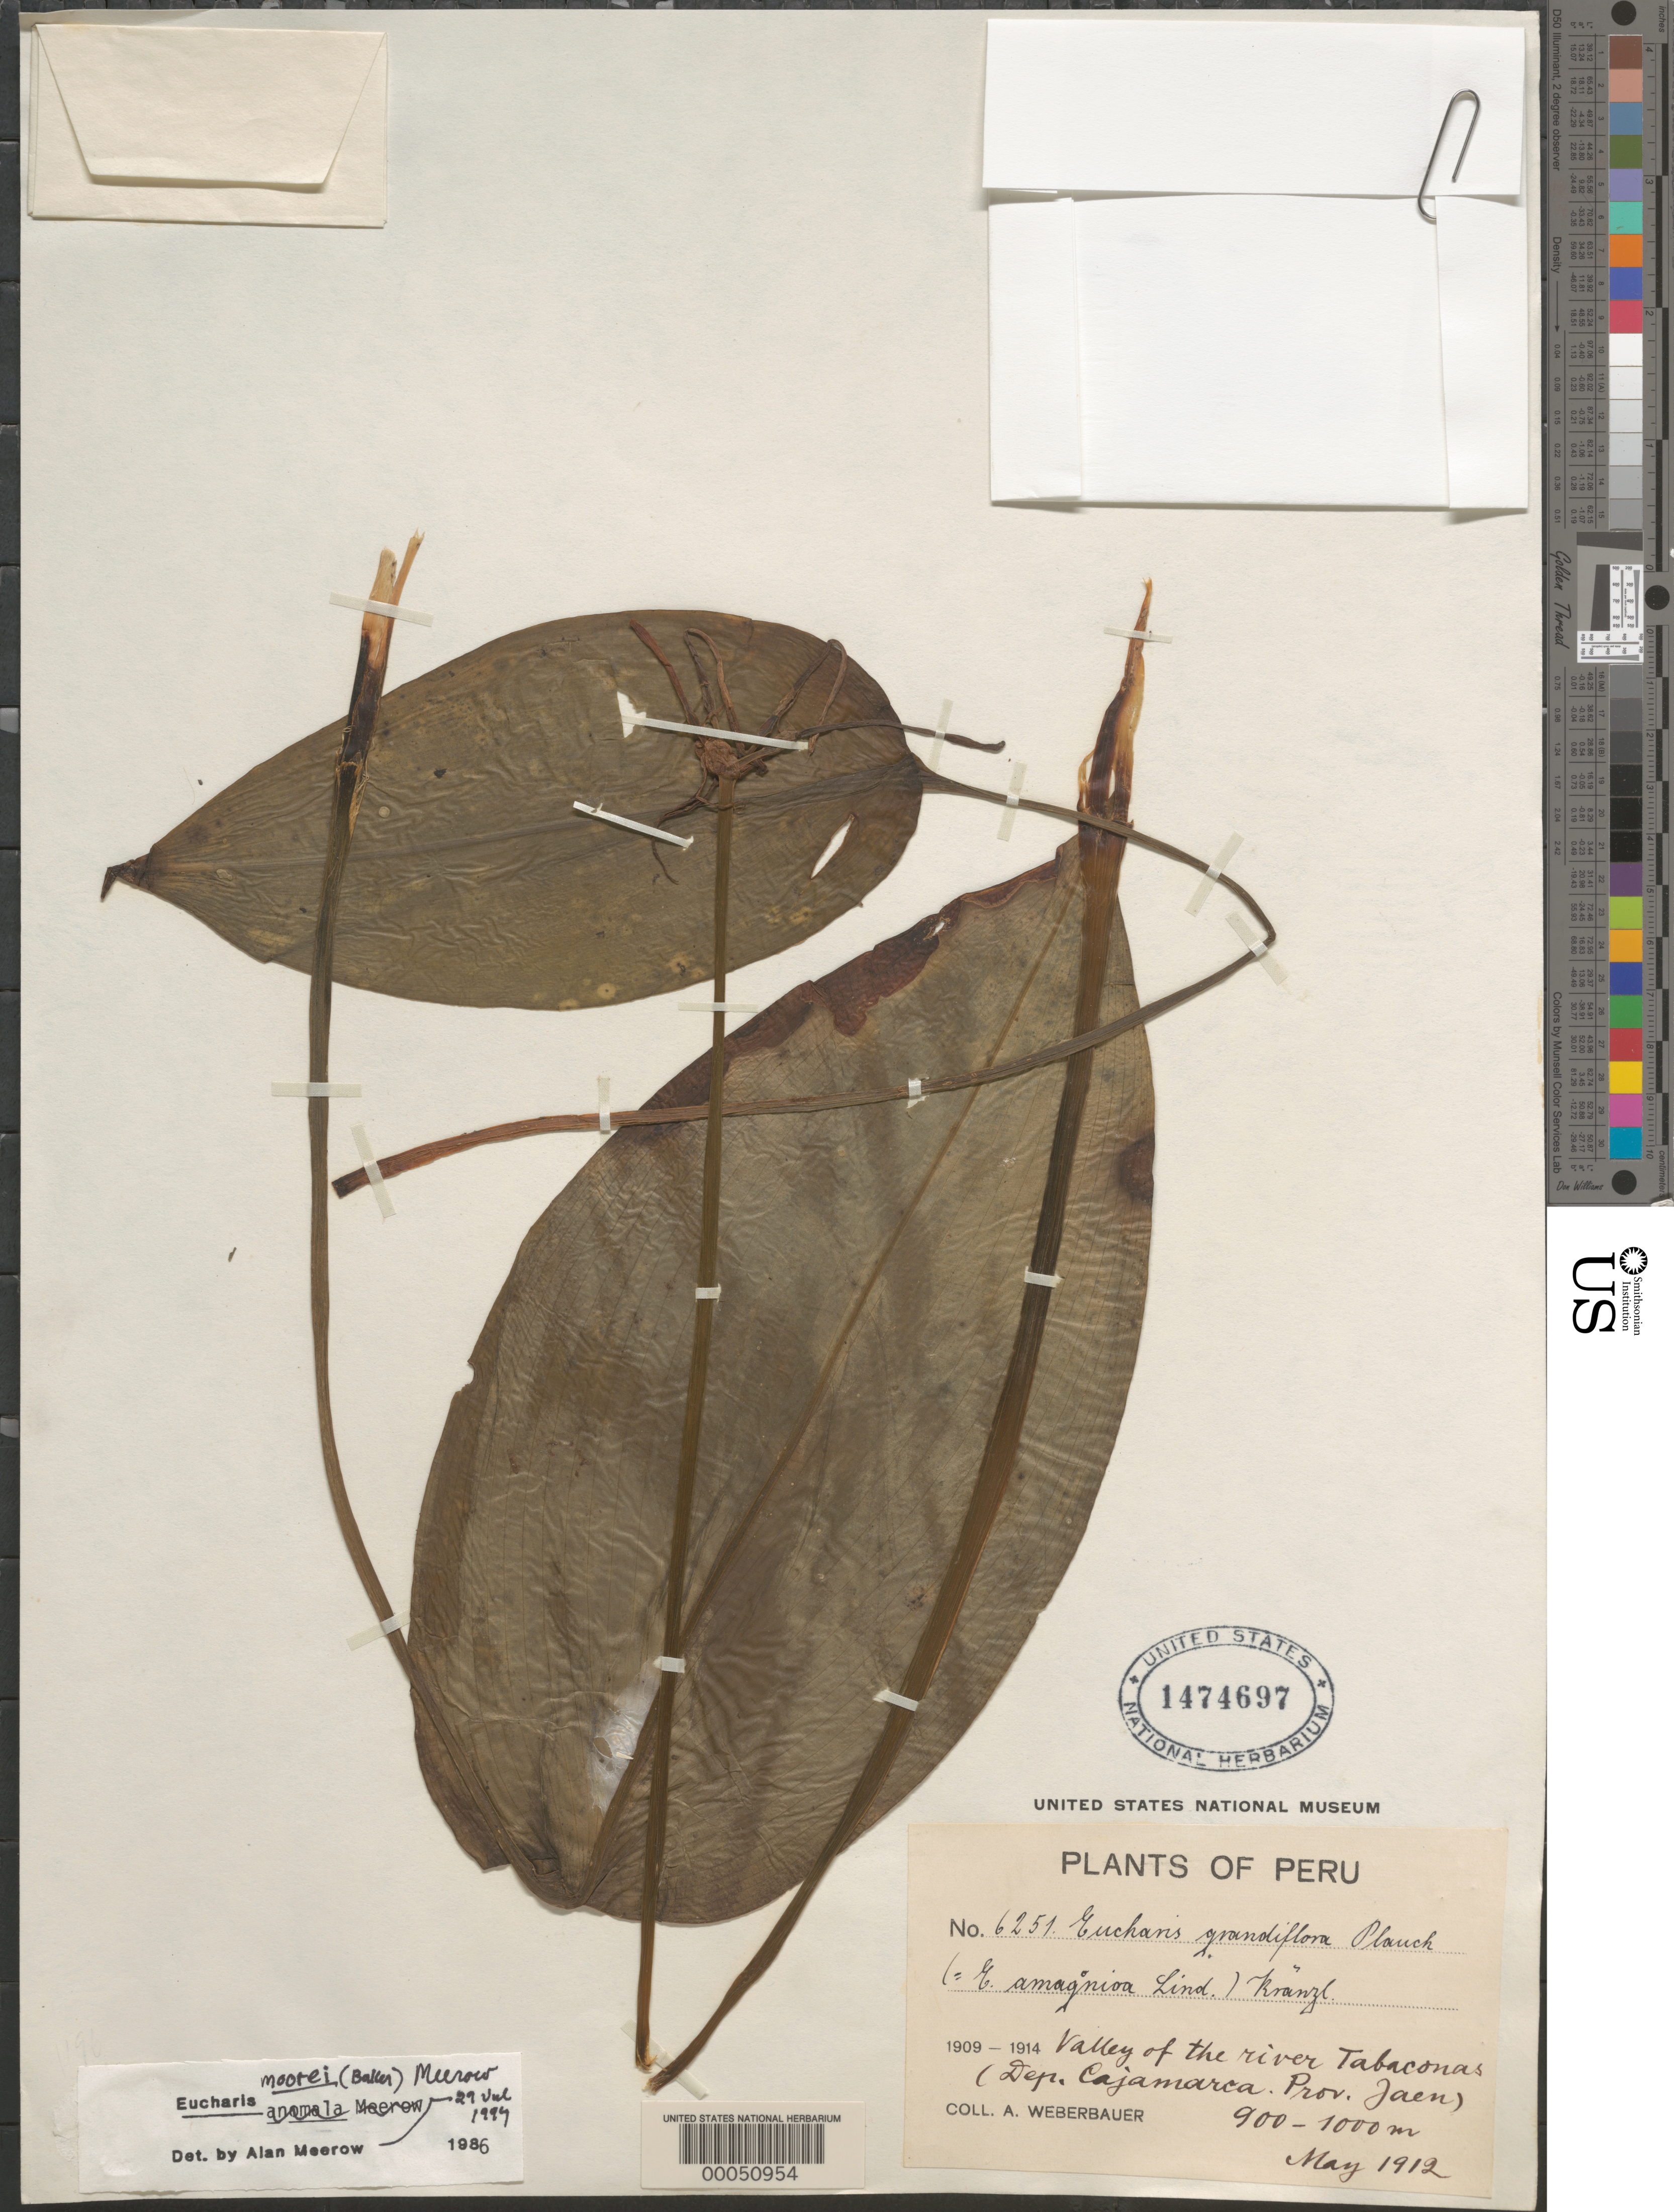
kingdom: Plantae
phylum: Tracheophyta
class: Liliopsida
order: Asparagales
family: Amaryllidaceae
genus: Eucharis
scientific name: Eucharis moorei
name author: (Baker) Meerow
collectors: A. Weberbauer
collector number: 6251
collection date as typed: May 1912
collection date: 1912-05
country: Peru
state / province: Cajamarca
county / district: Jaén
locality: valley of the River Tabaconas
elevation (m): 900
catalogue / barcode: US 1474697